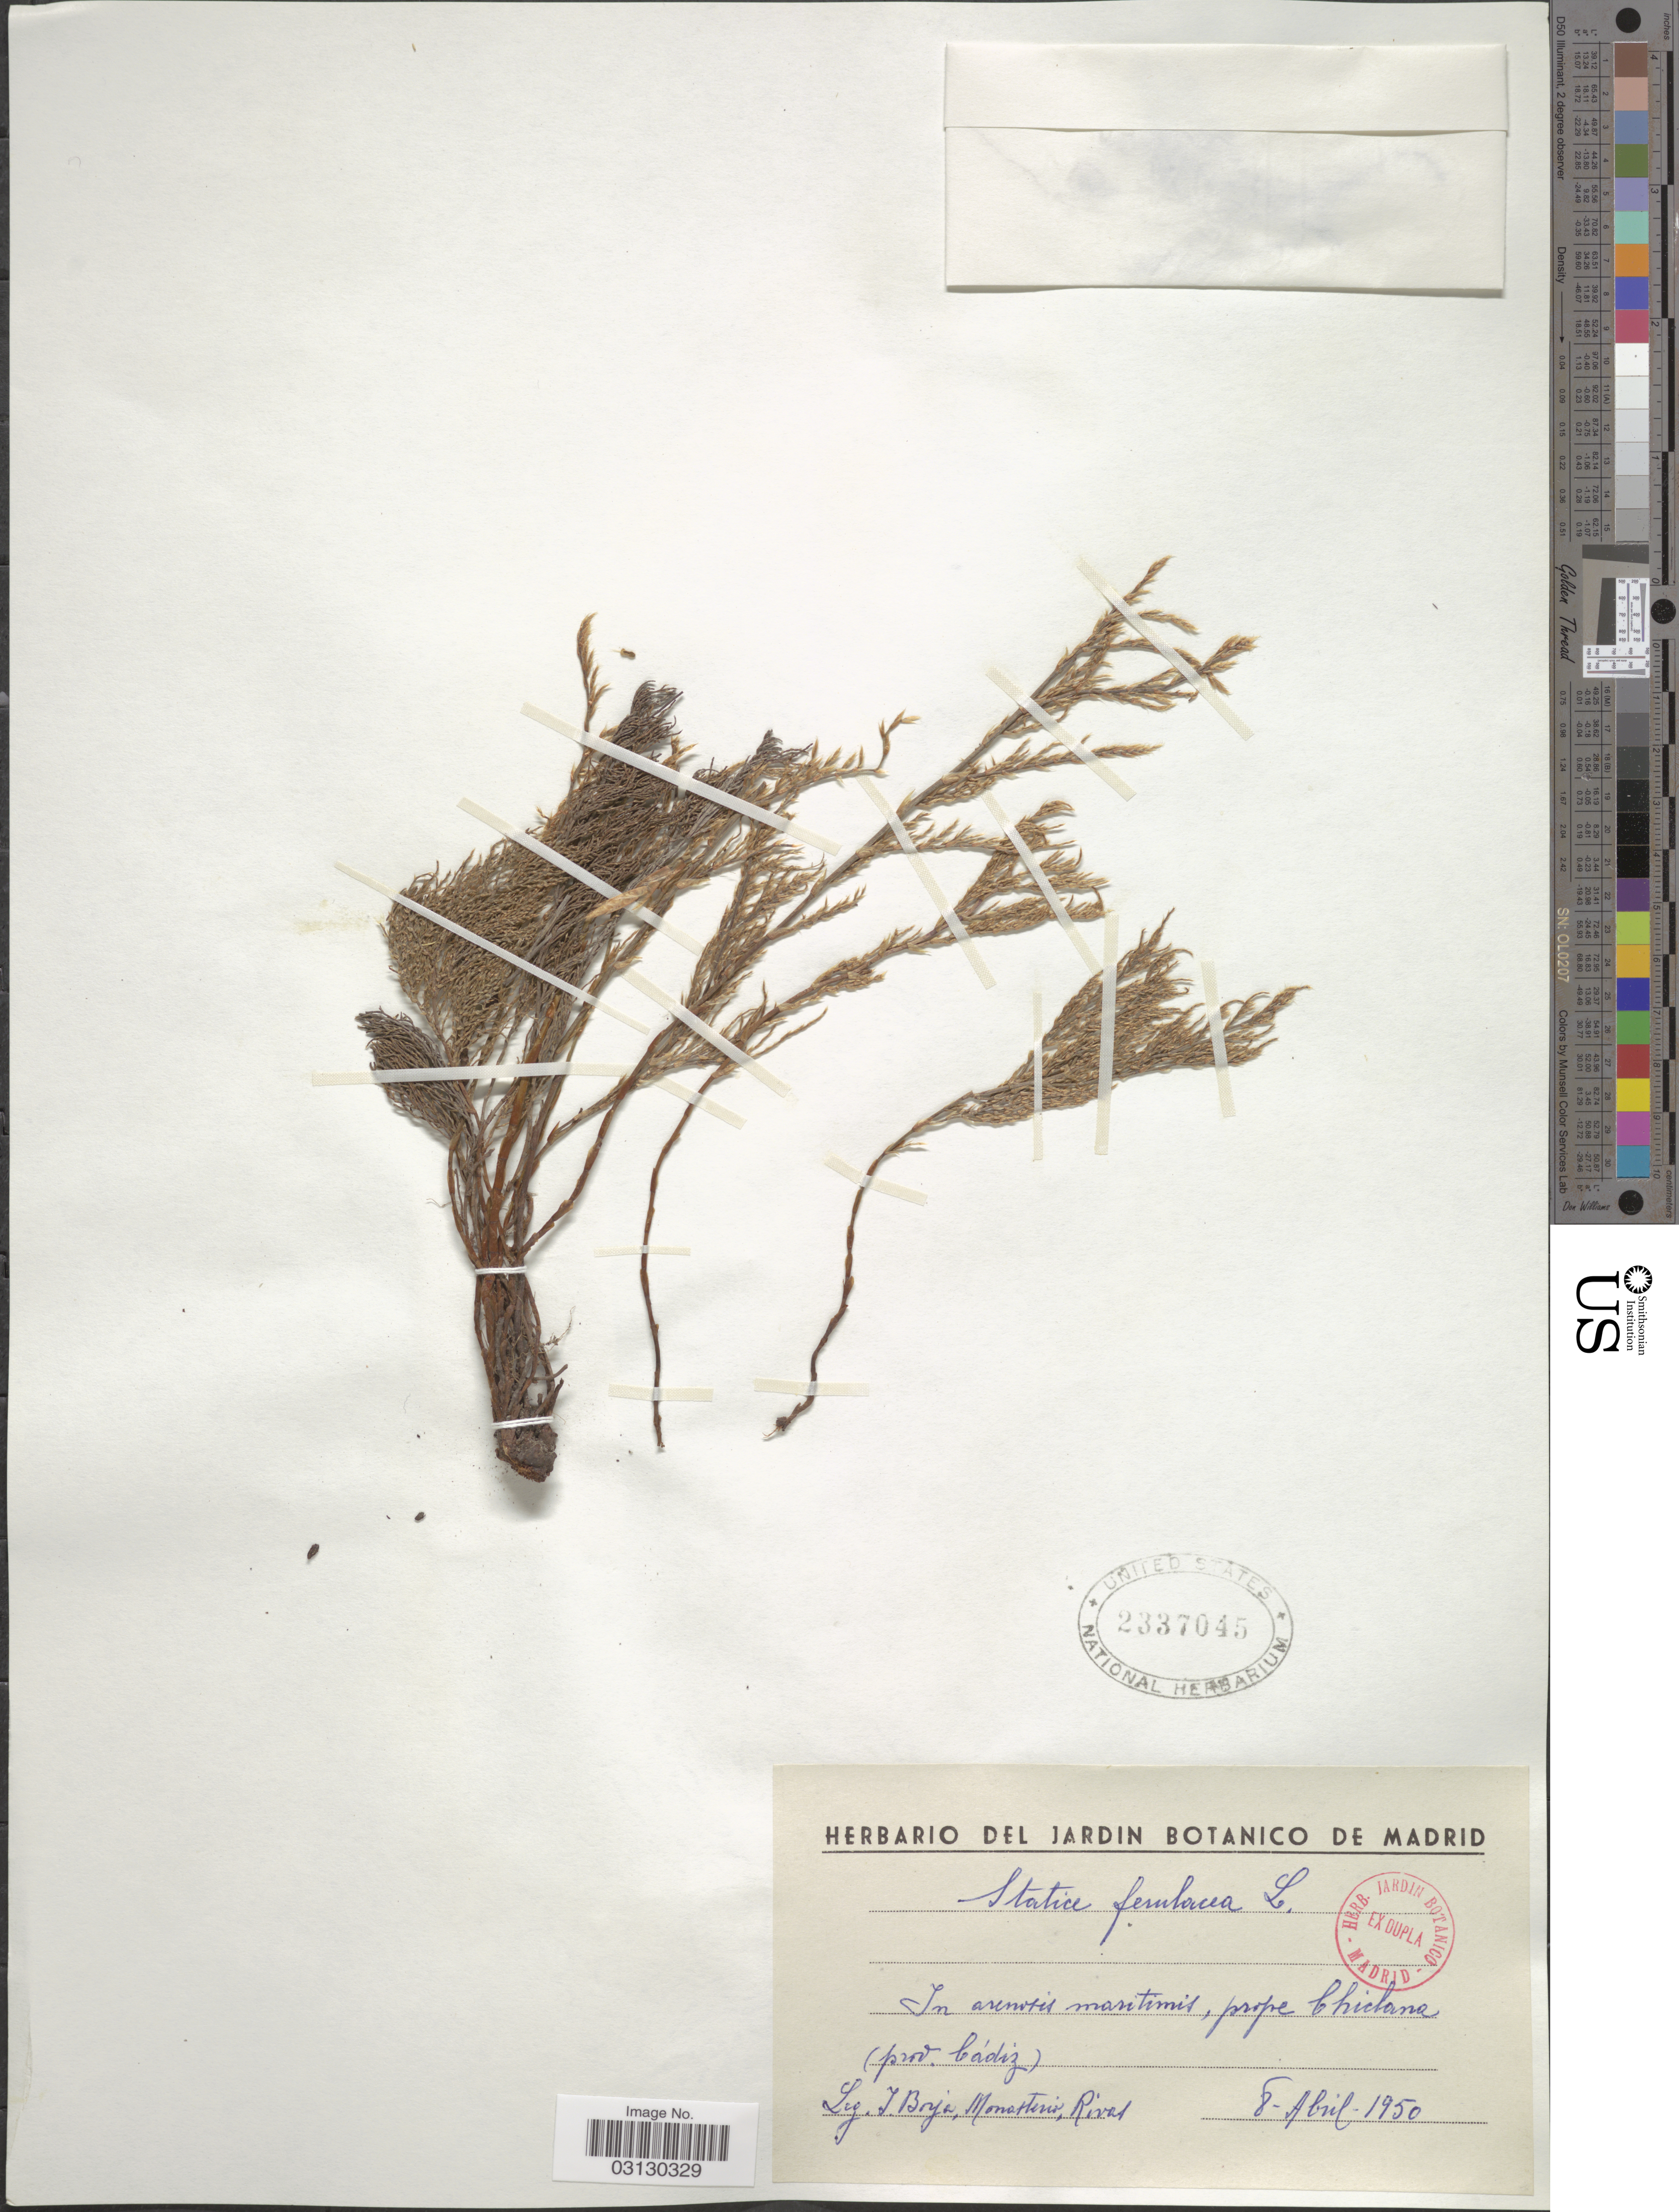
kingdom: Plantae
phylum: Tracheophyta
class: Magnoliopsida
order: Caryophyllales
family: Plumbaginaceae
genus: Myriolimon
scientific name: Myriolimon ferulaceum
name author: (L.) Lledó et al.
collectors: J. Borja, Monasterio & Rivas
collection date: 1950-04-06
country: Spain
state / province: Madrid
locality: In arenosis maritimis, prope Chiclana (prov. Cádiz).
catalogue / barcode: US 2337045